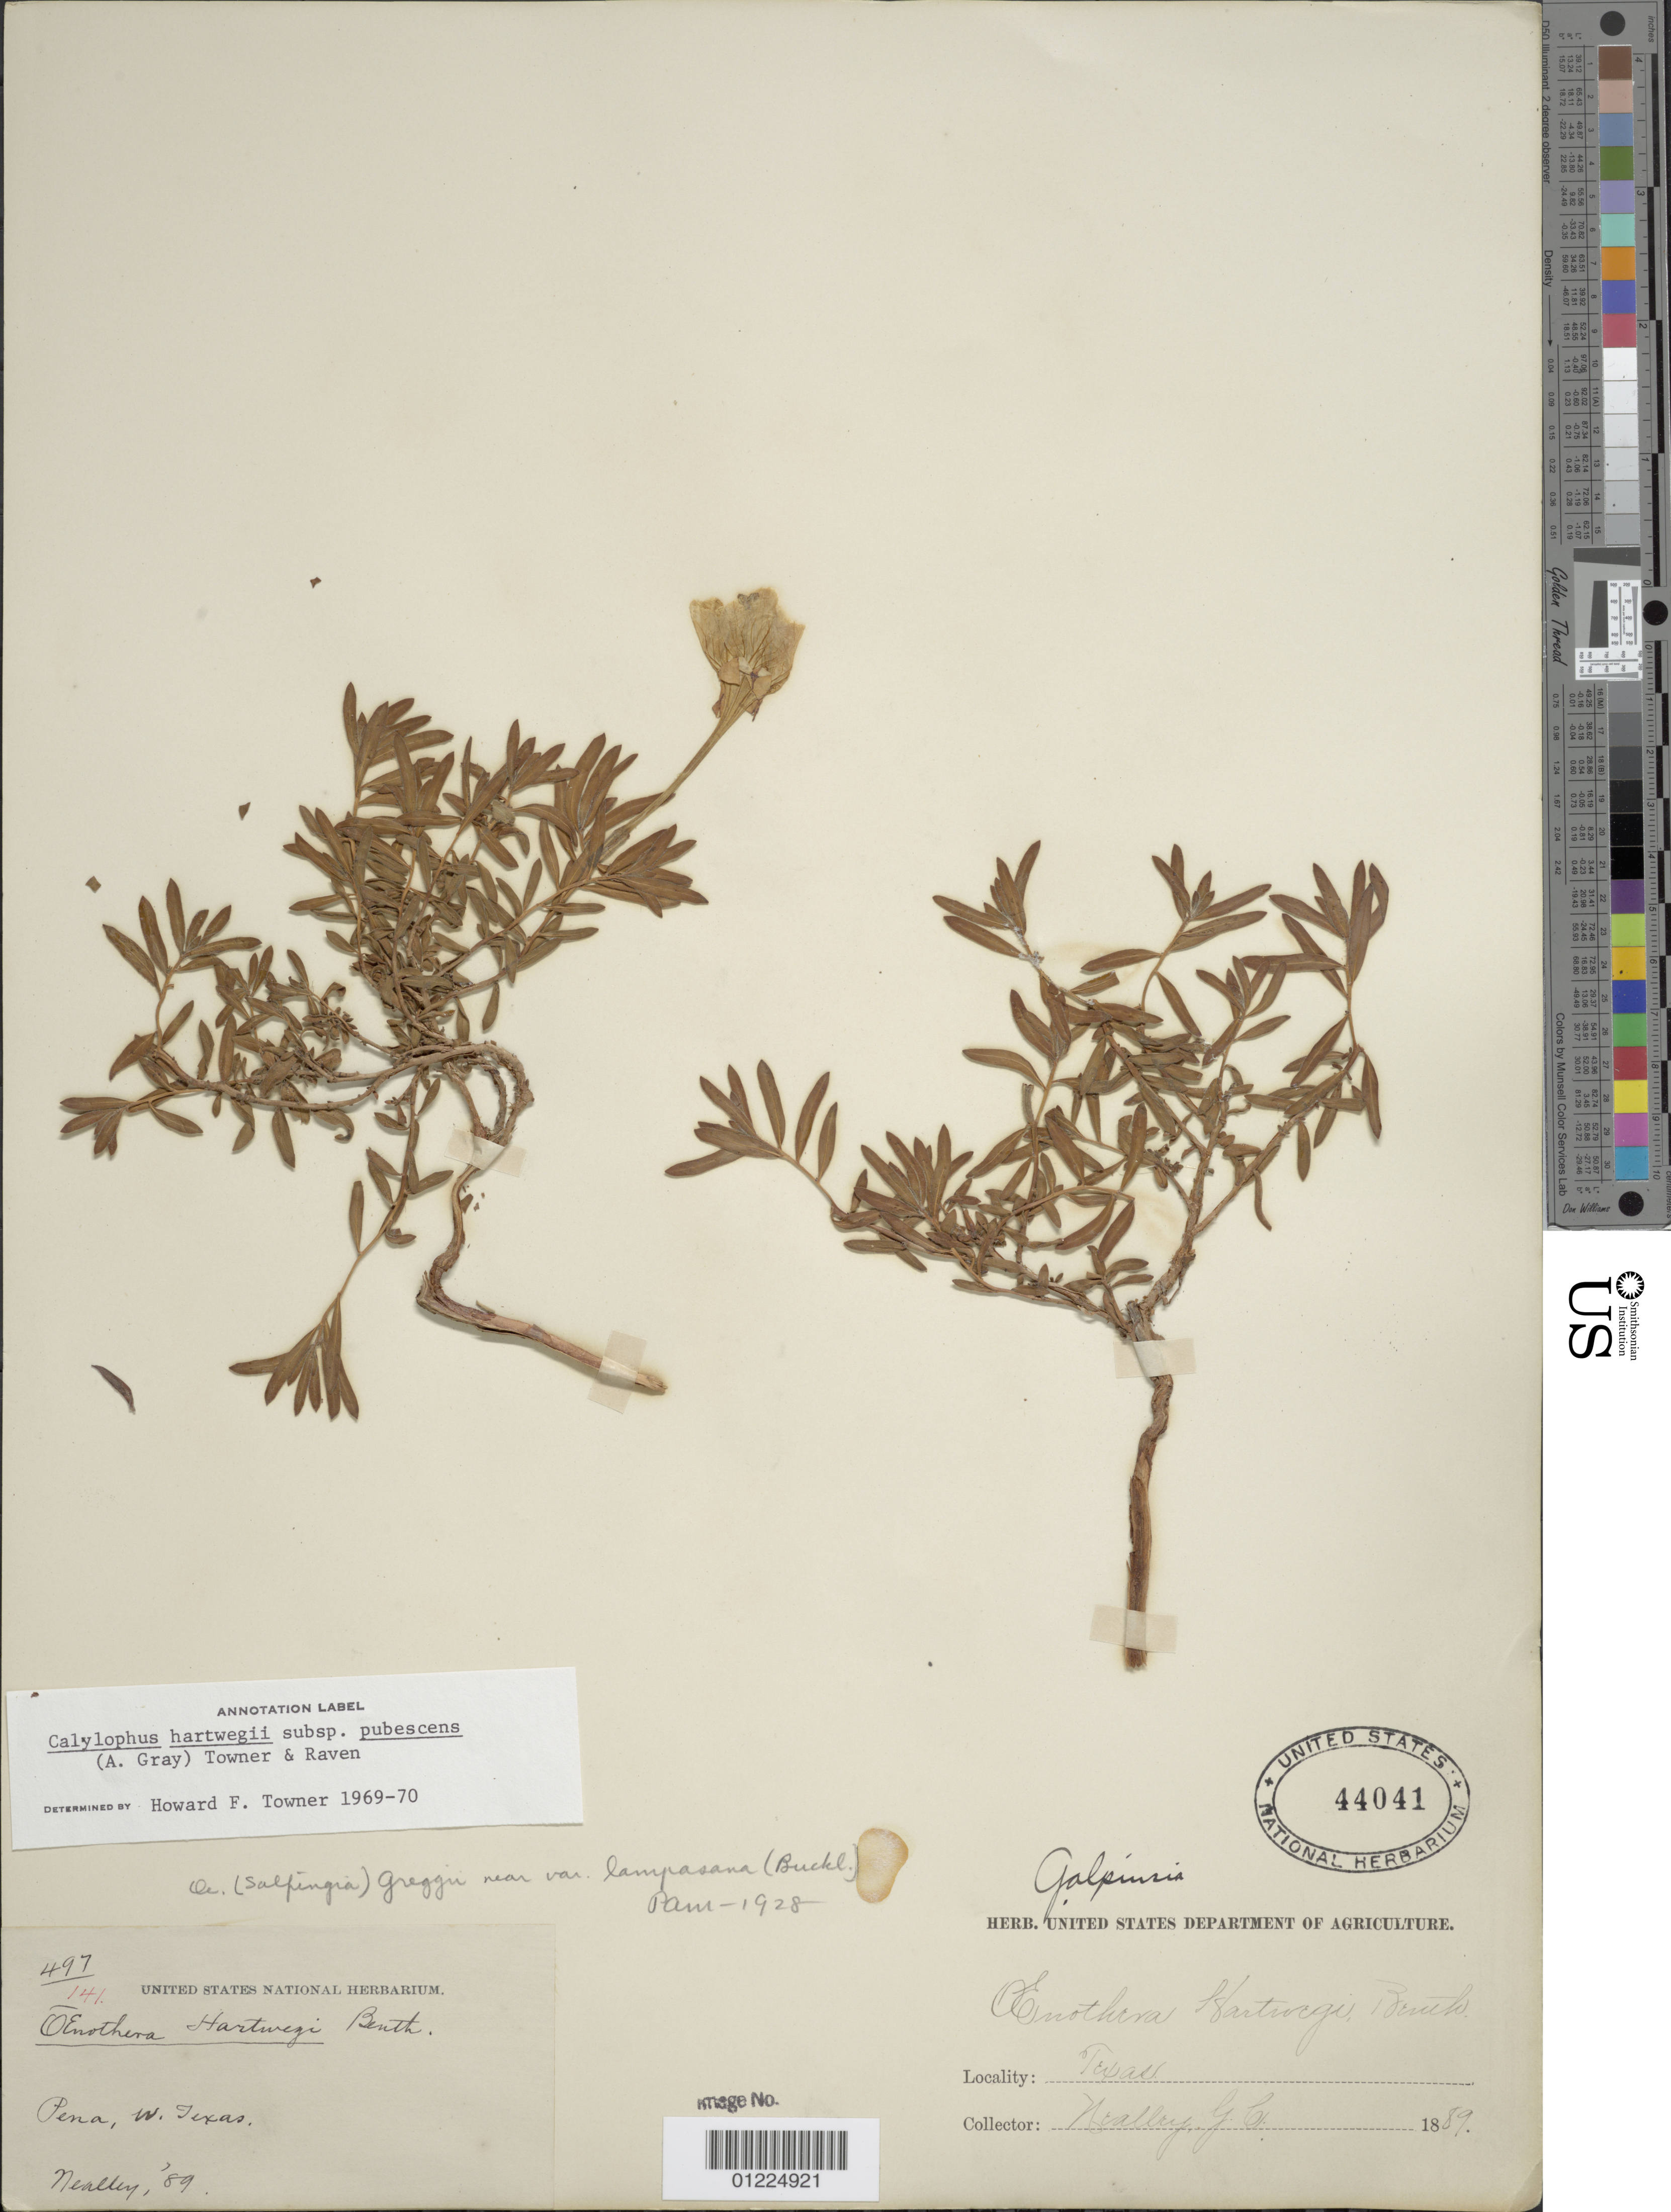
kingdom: Plantae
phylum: Tracheophyta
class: Magnoliopsida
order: Myrtales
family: Onagraceae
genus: Oenothera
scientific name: Oenothera hartwegii subsp. pubescens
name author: (A. Gray) W.L. Wagner & Hoch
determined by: Towner, H. F.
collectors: G. C. Nealley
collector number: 497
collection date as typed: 1889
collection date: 1889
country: United States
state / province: Texas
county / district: Duval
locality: Pena; W. Texas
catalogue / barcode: US 44041